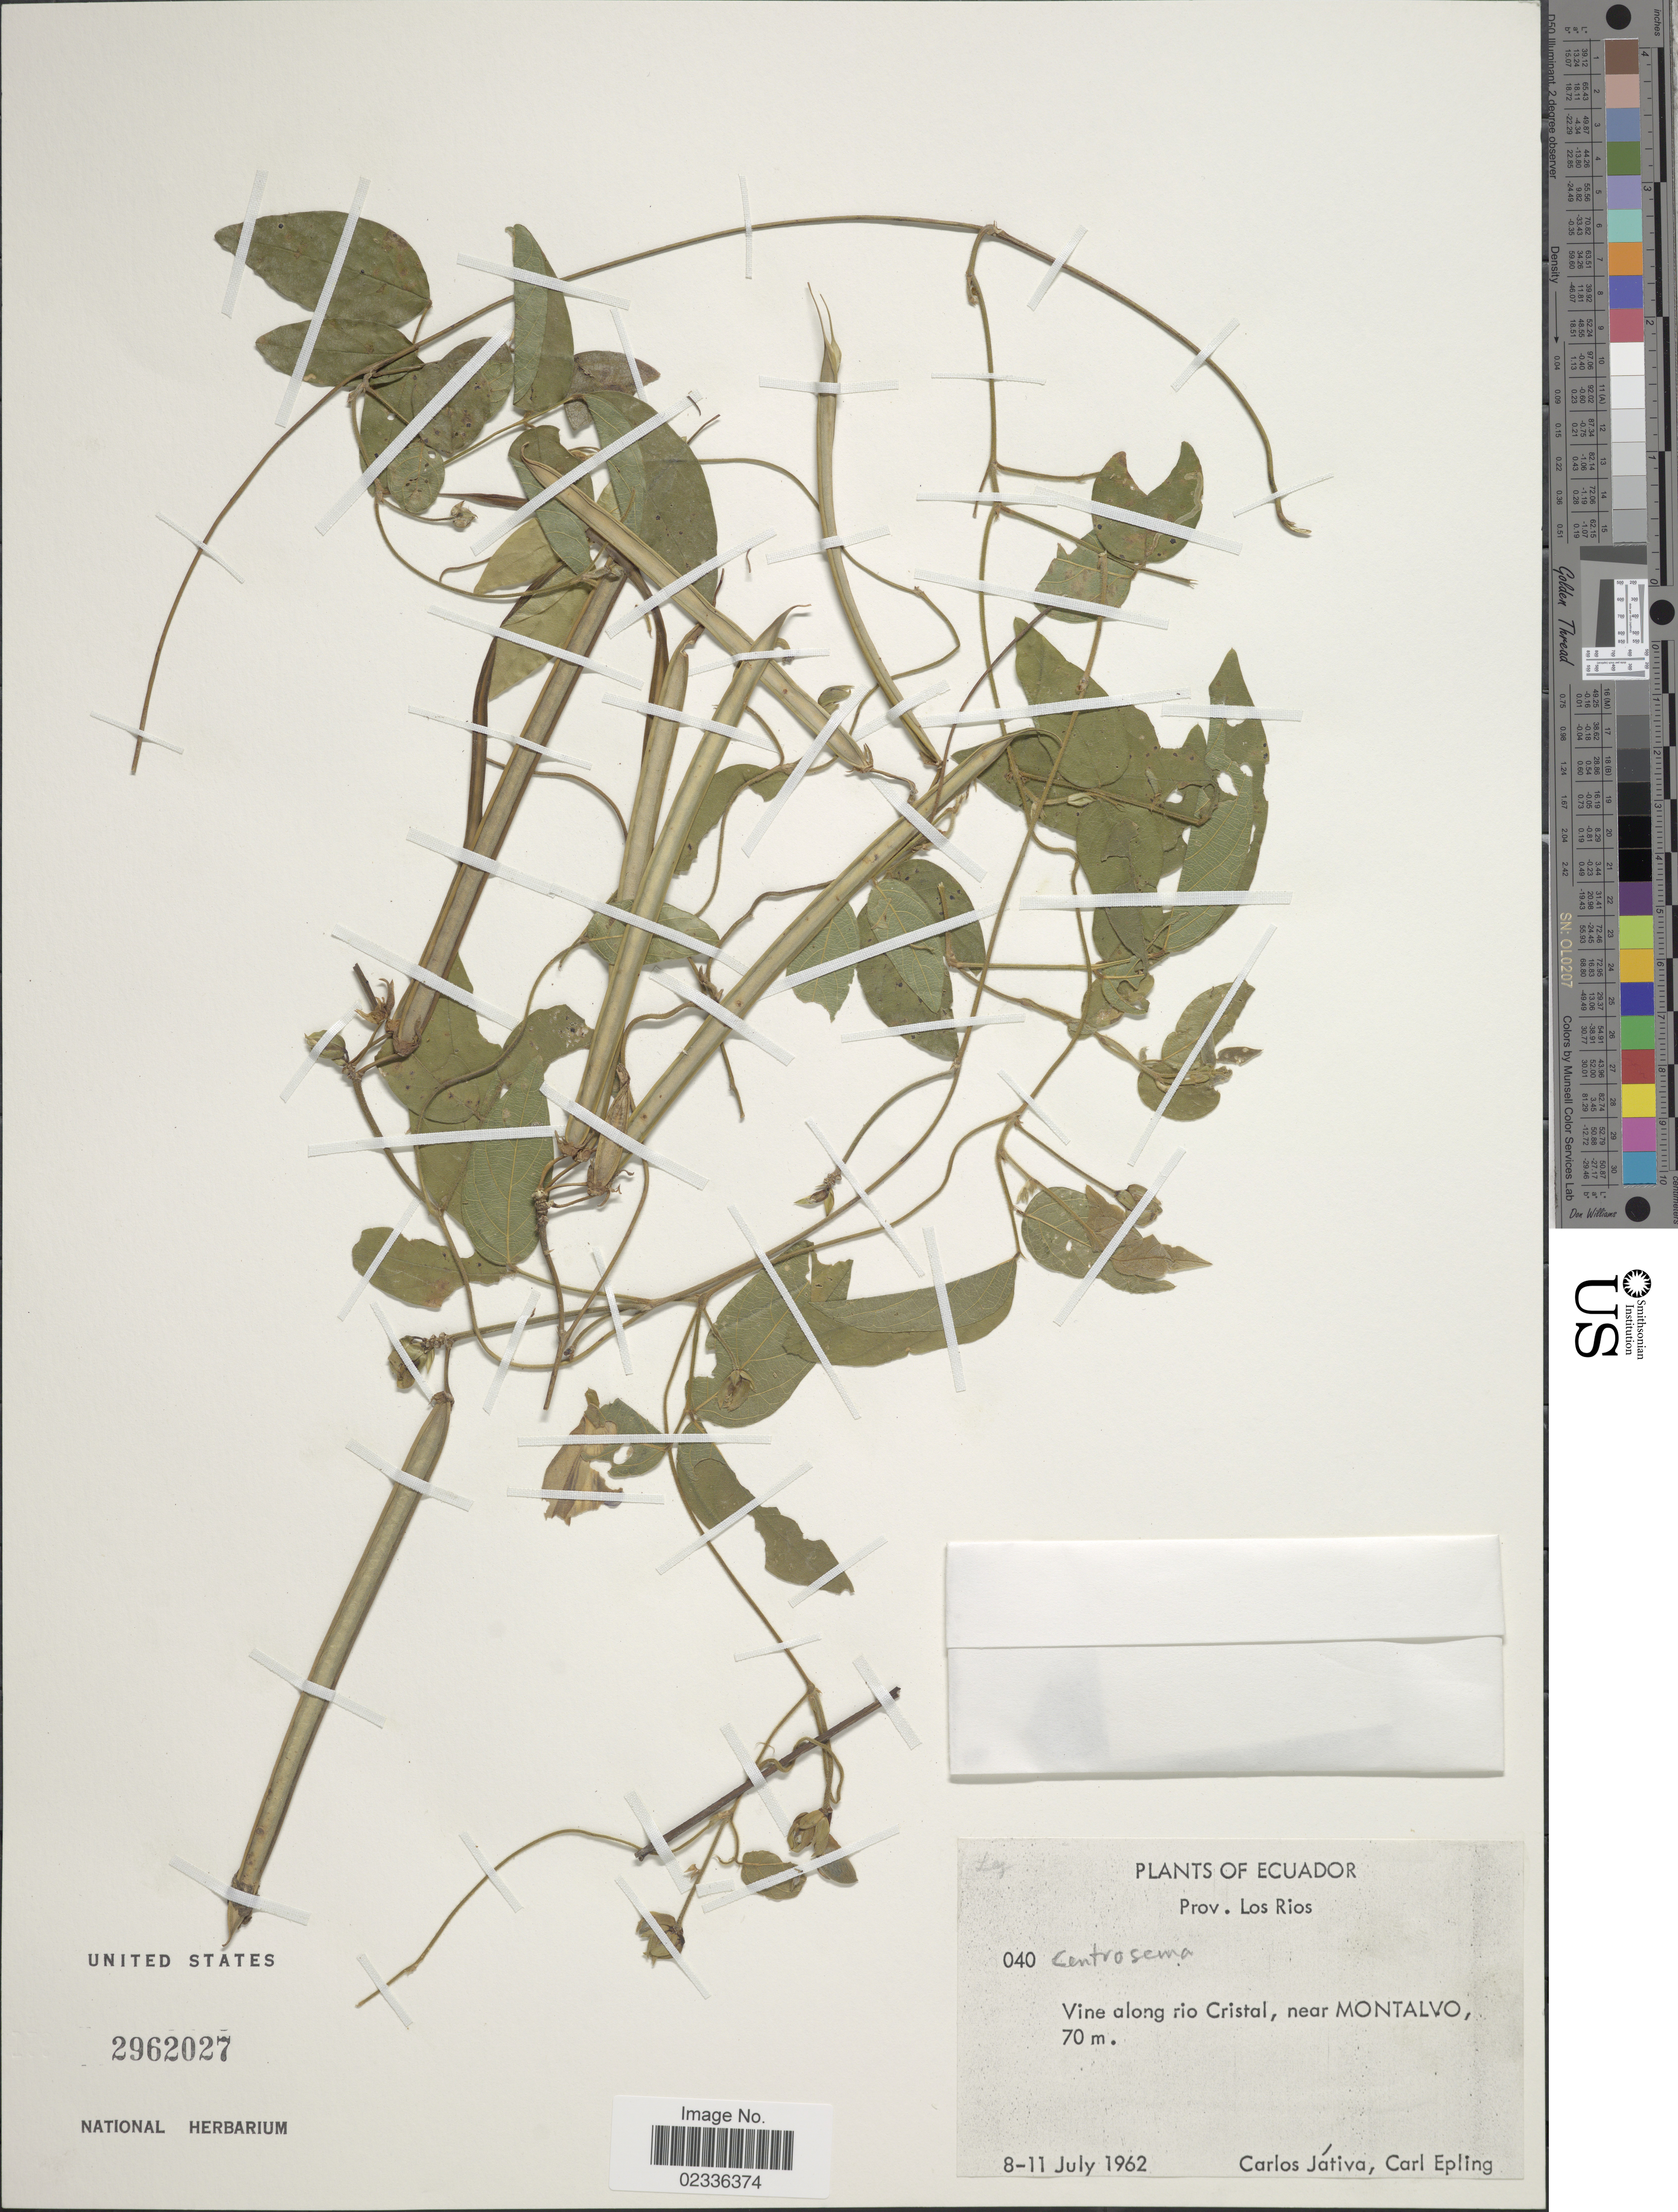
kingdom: Plantae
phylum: Tracheophyta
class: Magnoliopsida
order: Fabales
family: Fabaceae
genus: Centrosema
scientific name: Centrosema sp.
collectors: C. D. Játiva & C. C. Epling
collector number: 040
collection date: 1962-07-08/1962-07-11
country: Ecuador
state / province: Los Ríos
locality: Vine along rio Cristal, near Montalvo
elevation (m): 70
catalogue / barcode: US 2962027